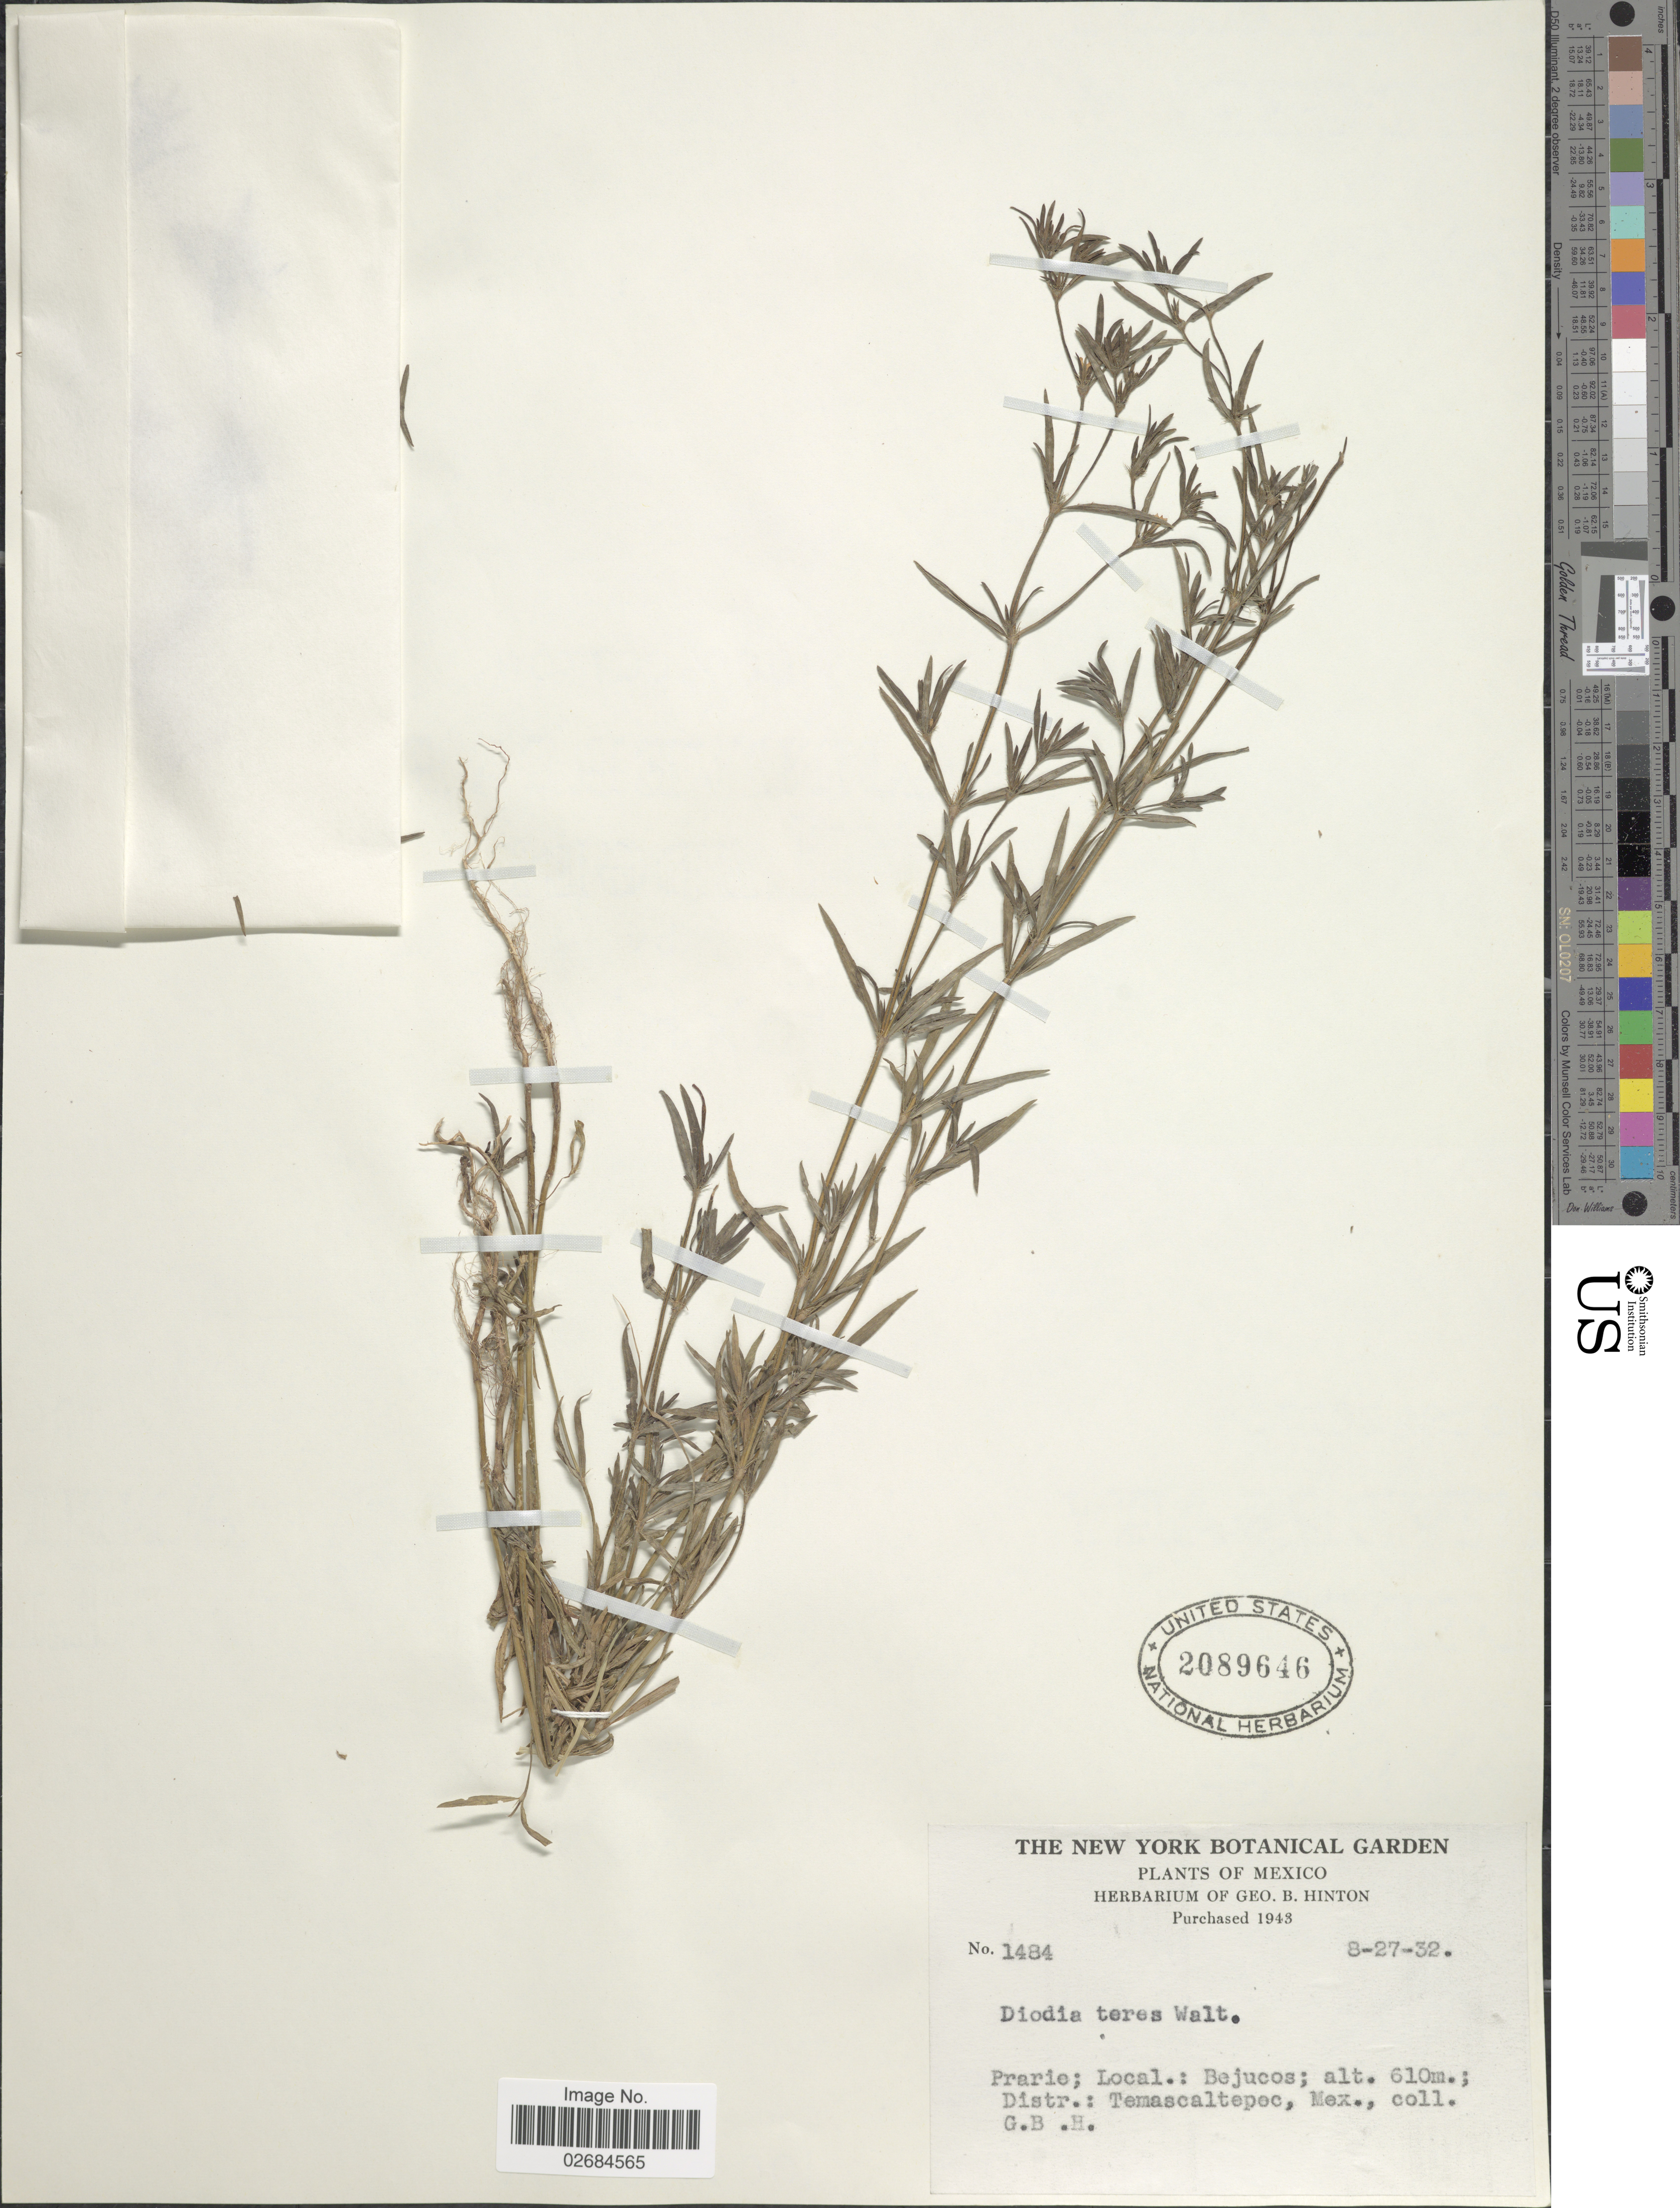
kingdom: Plantae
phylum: Tracheophyta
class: Magnoliopsida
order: Gentianales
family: Rubiaceae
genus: Diodia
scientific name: Diodia teres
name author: Walter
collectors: G. B. Hinton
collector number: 1484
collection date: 1932-08-27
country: Mexico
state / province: México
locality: Distr.: Temascaltepec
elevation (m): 610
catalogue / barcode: US 2089646